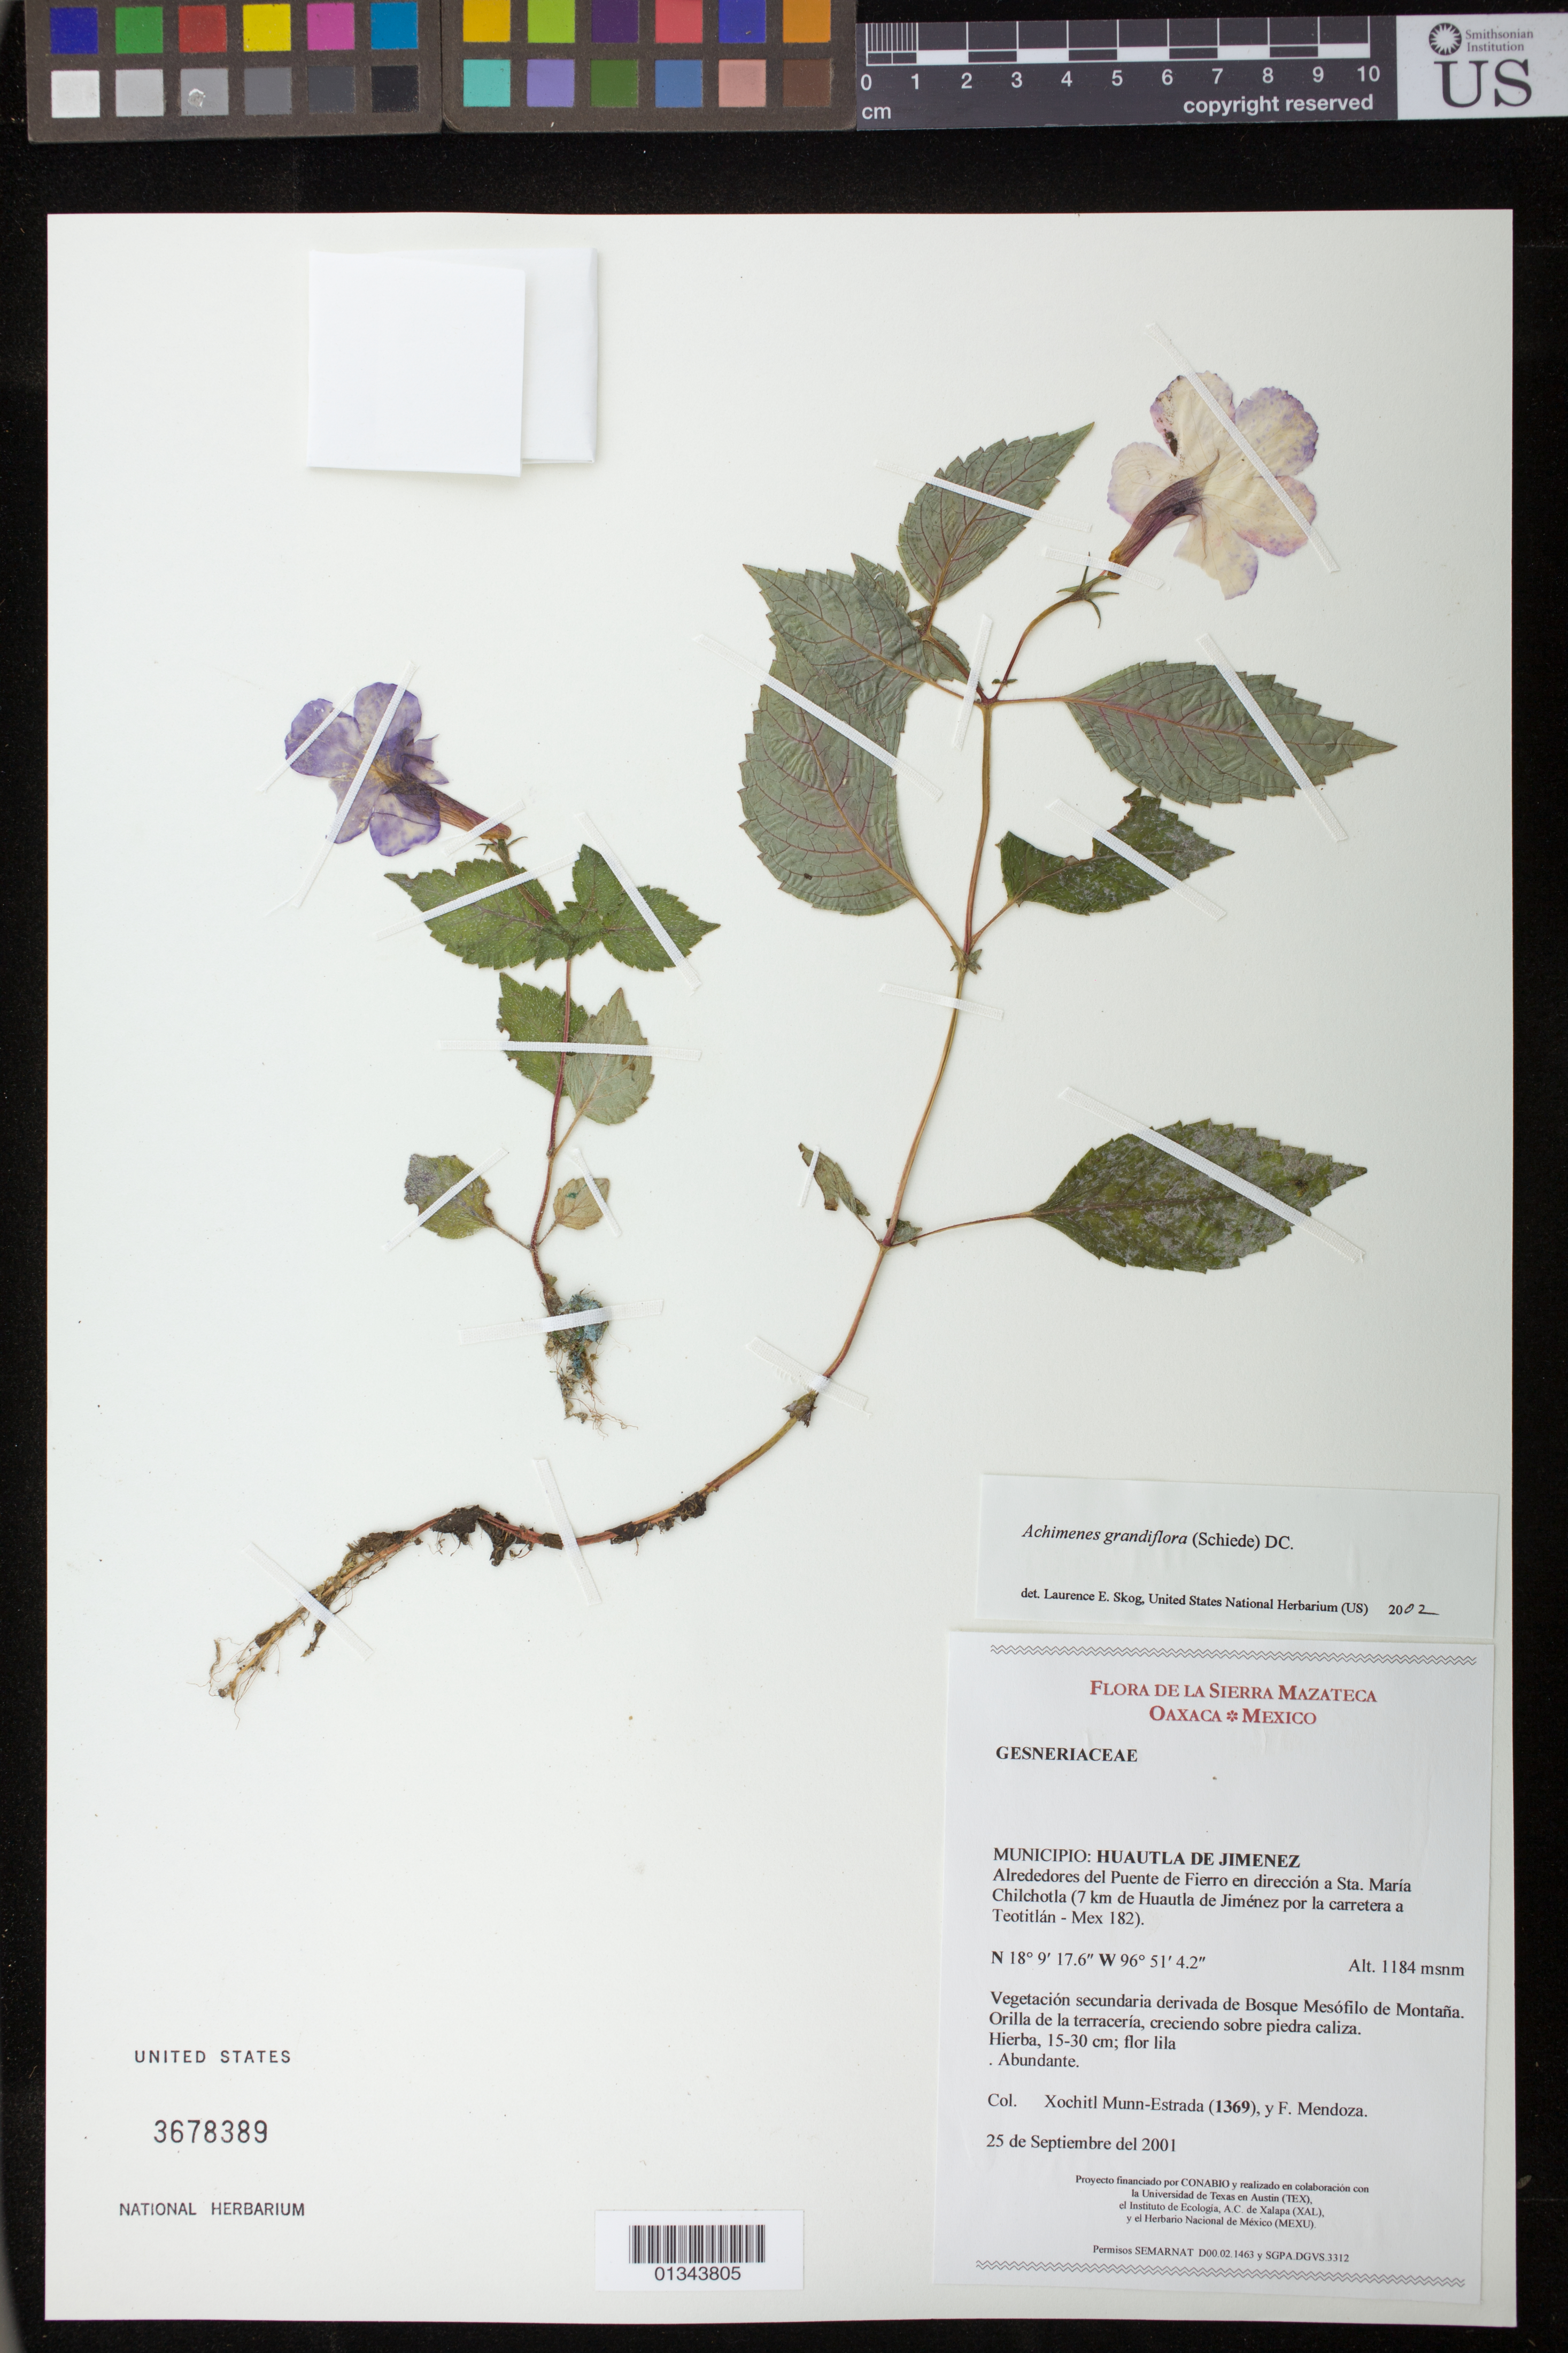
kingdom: Plantae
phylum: Tracheophyta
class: Magnoliopsida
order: Lamiales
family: Gesneriaceae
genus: Achimenes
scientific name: Achimenes grandiflora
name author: (Schiede) DC.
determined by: Skog, Laurence E.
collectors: X. Munn-Estrada & F. Mendoza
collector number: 1369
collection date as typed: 25 de Septiembre del 2001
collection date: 2001-09-25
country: Mexico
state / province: Oaxaca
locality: Huautla de Jimenez, Alrededores del Puente de Fierro en direccion a Sta. Maria Chilchotla (7 km de Huautla de Jimenez por la carretera a Teotitlan - Mex 182).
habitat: Vegetacion secundaria derivada de Bosque Mesofilo de Montana. Orilla de la terraceria, creciendo sobre piedra caliza.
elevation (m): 1184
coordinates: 18 09 17.6 N, 96 51 4.2 W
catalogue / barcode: US 3678389